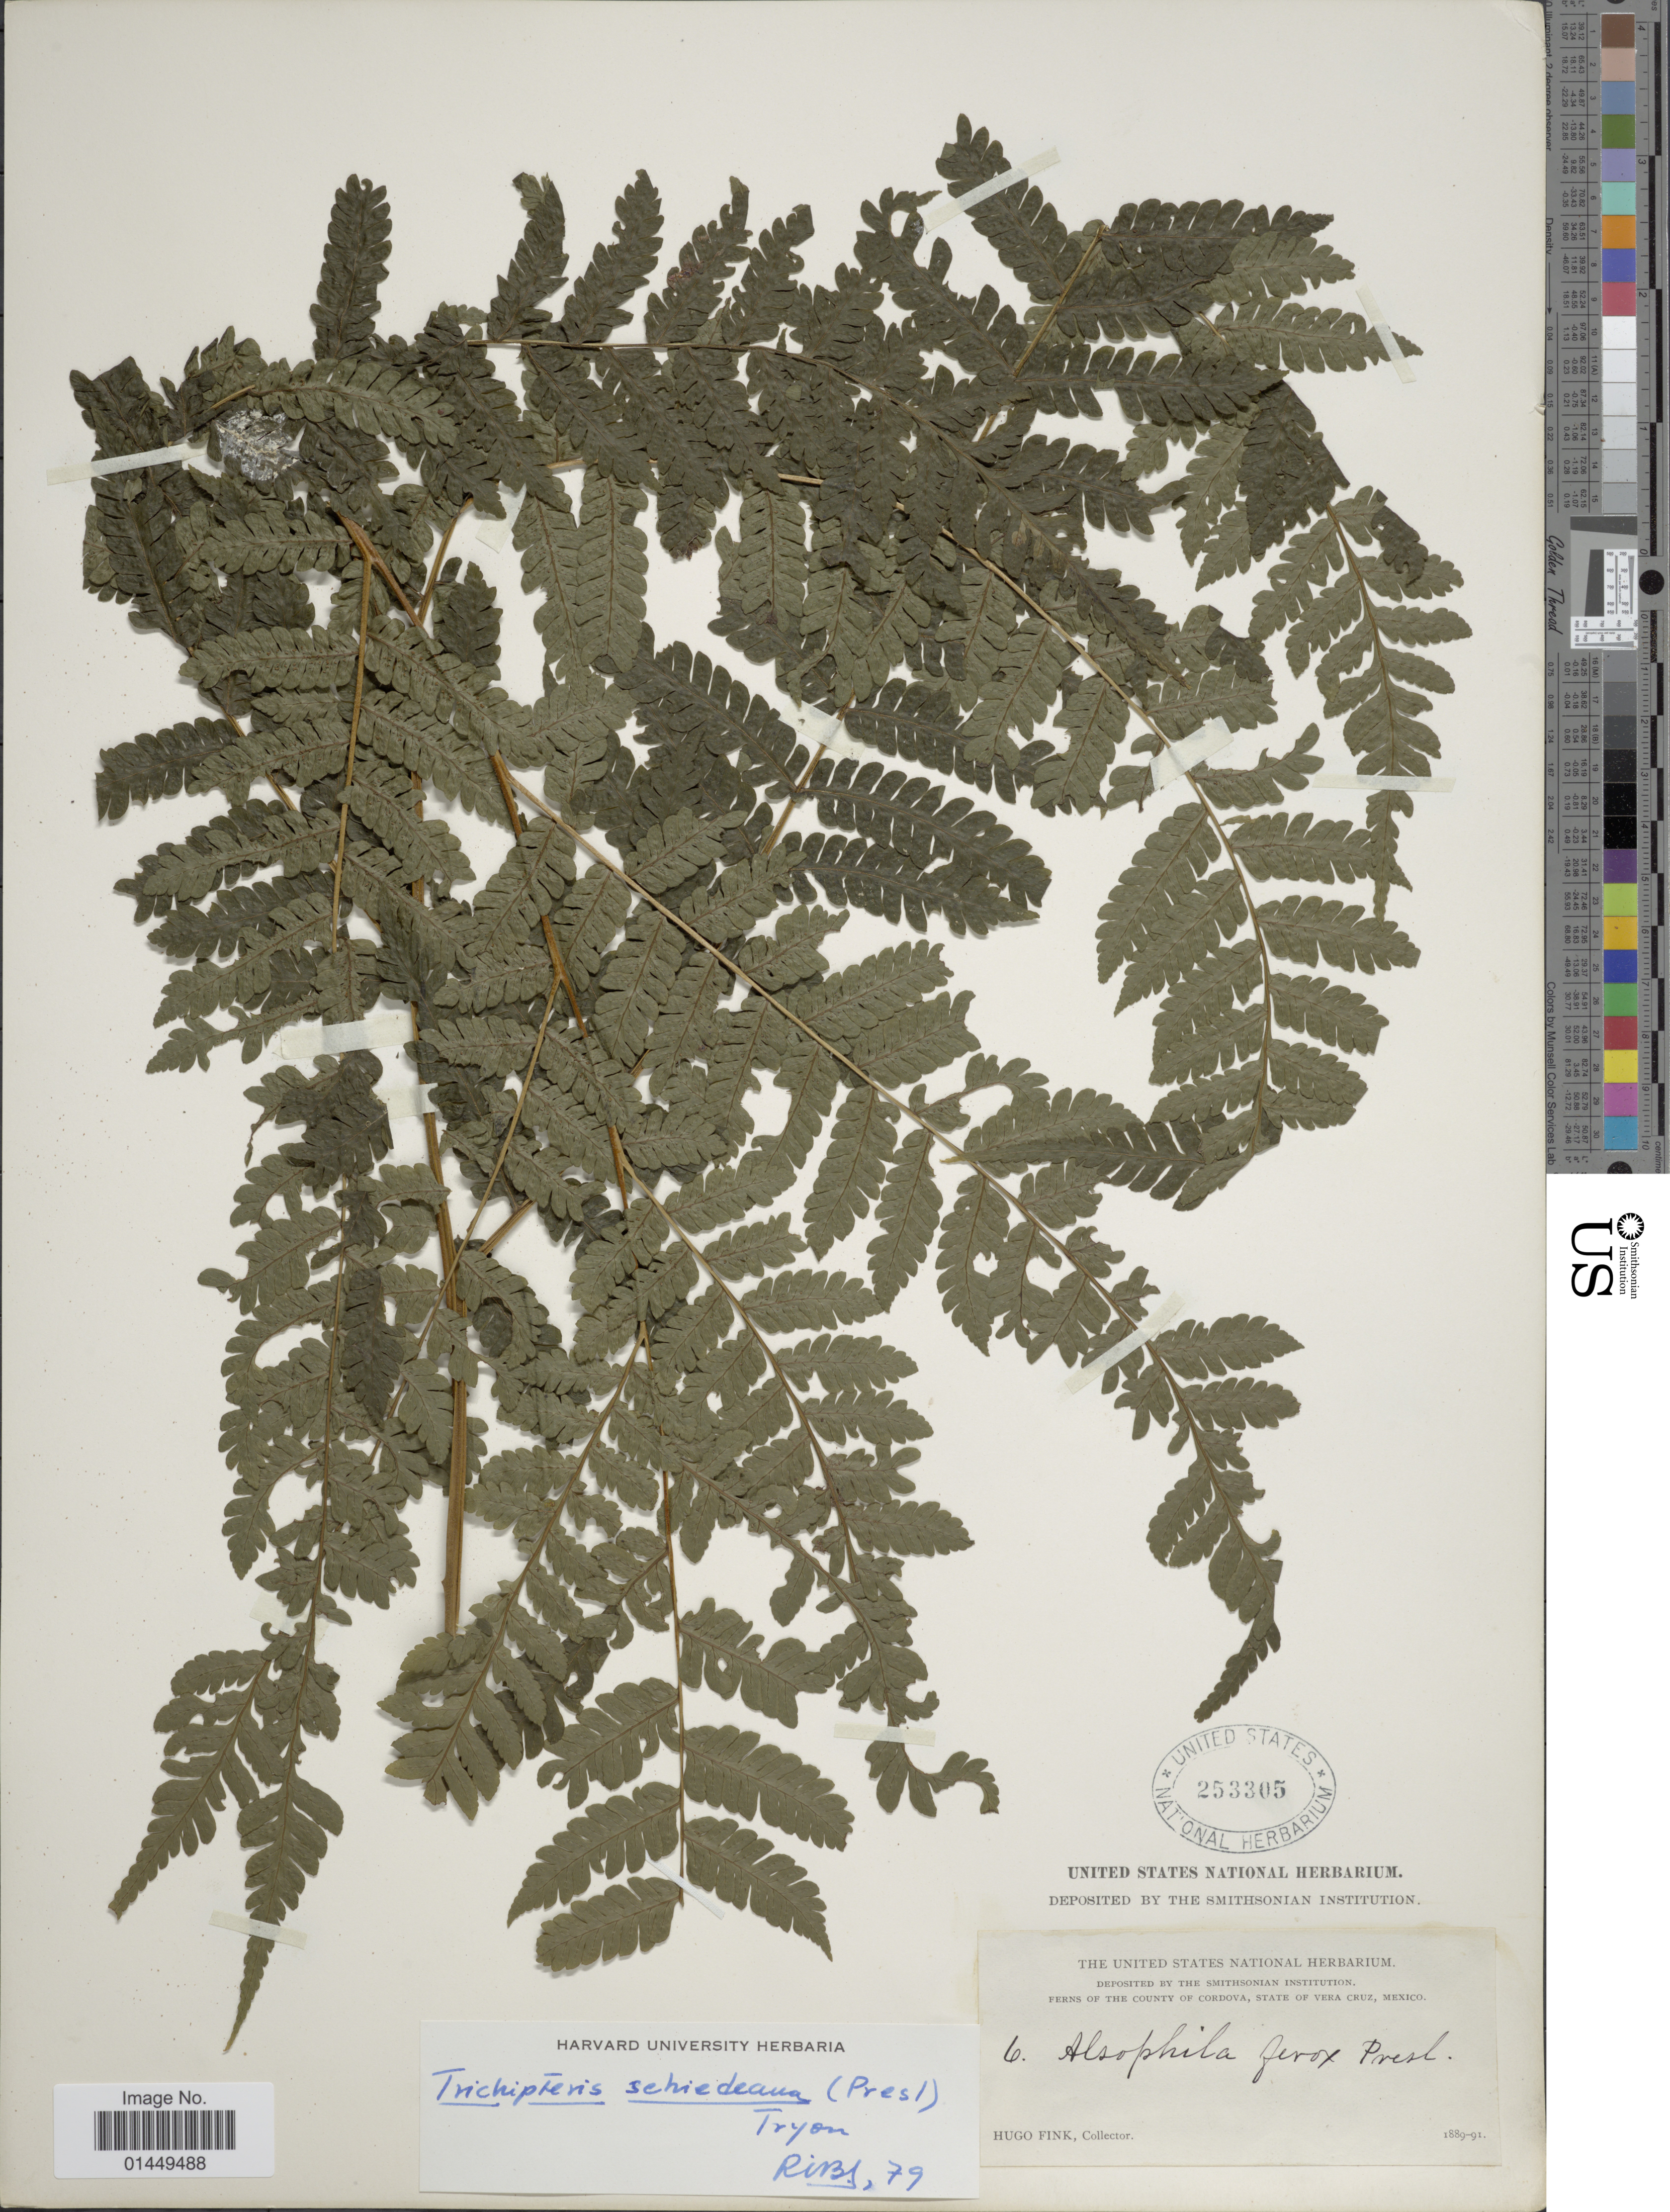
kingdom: Plantae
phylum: Tracheophyta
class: Polypodiopsida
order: Cyatheales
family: Cyatheaceae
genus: Cyathea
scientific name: Cyathea schiedeana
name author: (C. Presl) Domin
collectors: H. Fink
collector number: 6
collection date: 1889/1891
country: Mexico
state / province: Veracruz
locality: The County of Cordova, State of Vera Cruz, Mexico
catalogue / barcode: US 253305